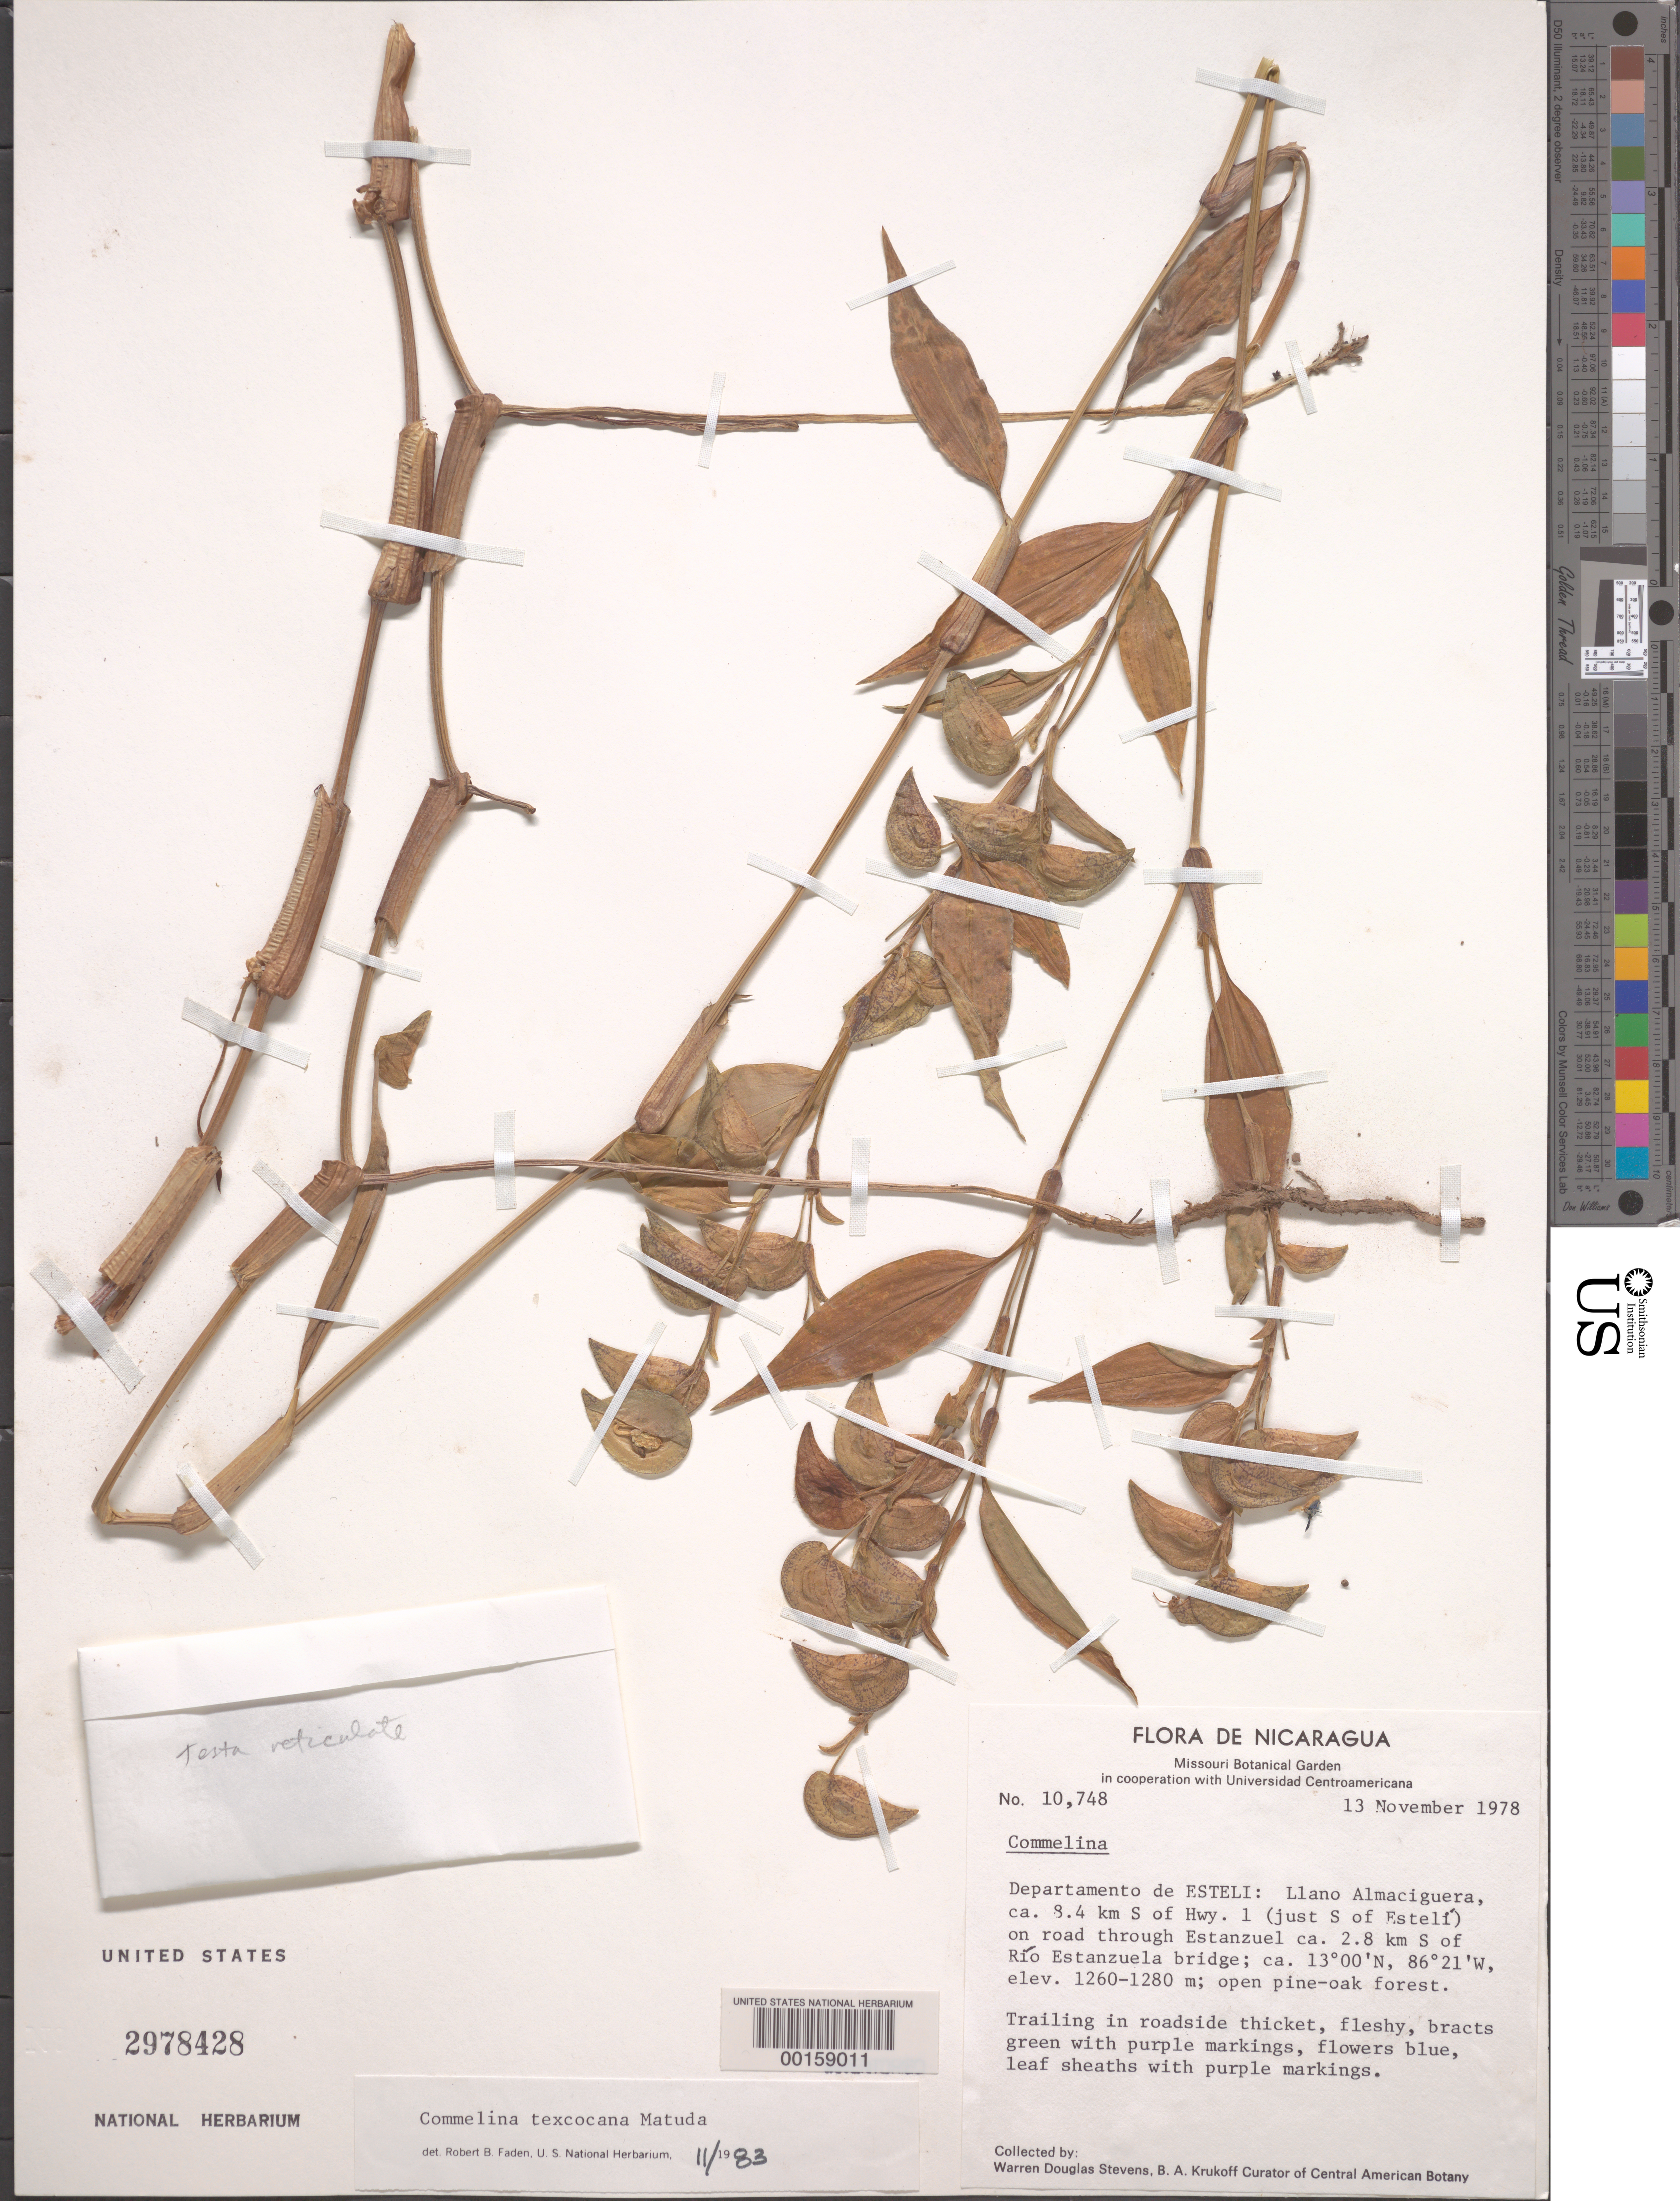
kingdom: Plantae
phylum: Tracheophyta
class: Liliopsida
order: Commelinales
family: Commelinaceae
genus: Commelina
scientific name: Commelina texcocana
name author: Matuda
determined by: Faden, Robert B., (US), Smithsonian Institution - National Museum of Natural History (UNITED STATES)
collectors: W. D. Stevens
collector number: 10748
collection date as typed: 13 Nov 1978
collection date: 1978-11-13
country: Nicaragua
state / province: Estelí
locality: Llano almaciguera, s of esteli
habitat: Roadside thicket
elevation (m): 1260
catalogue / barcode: US 2978428